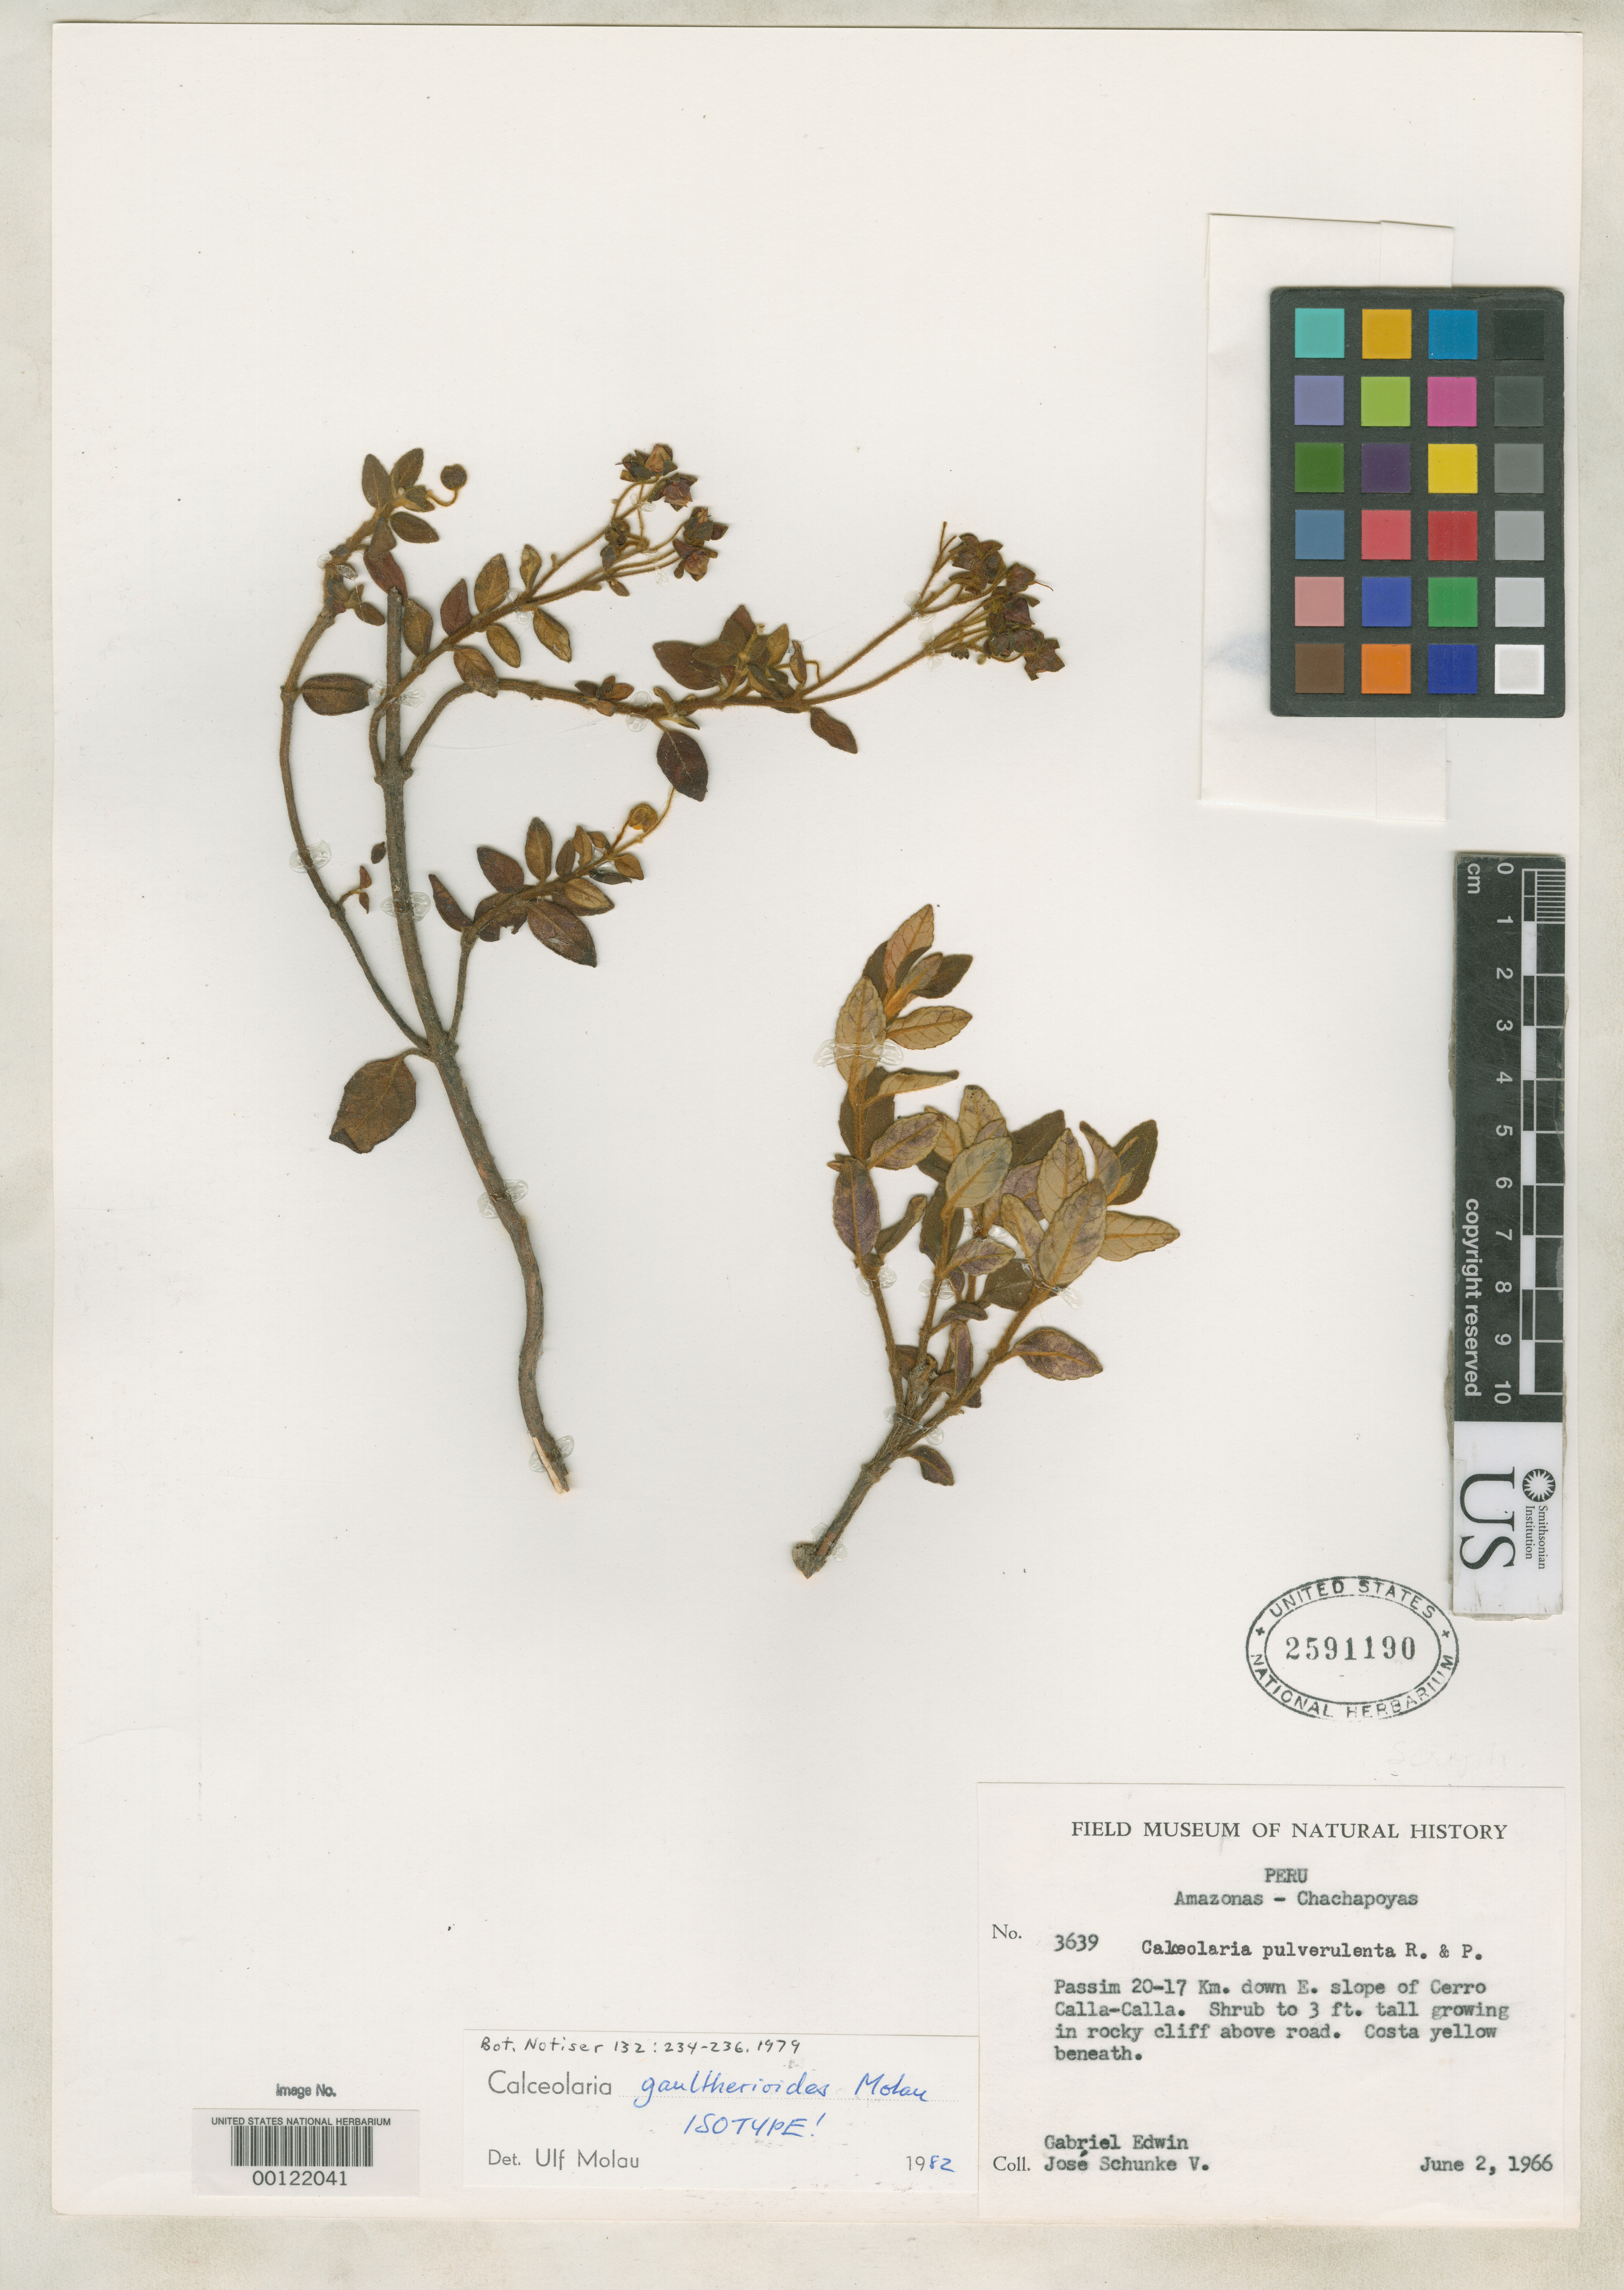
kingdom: Plantae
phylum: Tracheophyta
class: Magnoliopsida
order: Lamiales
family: Calceolariaceae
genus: Calceolaria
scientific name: Calceolaria gaultherioides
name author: Molau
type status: Isotype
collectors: G. Edwin & J. M. Schunke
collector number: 3639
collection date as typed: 02 Jun 1966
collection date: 1966-06-02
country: Peru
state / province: Amazonas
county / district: Chachapoyas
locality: Chachapoyas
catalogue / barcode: US 2591190